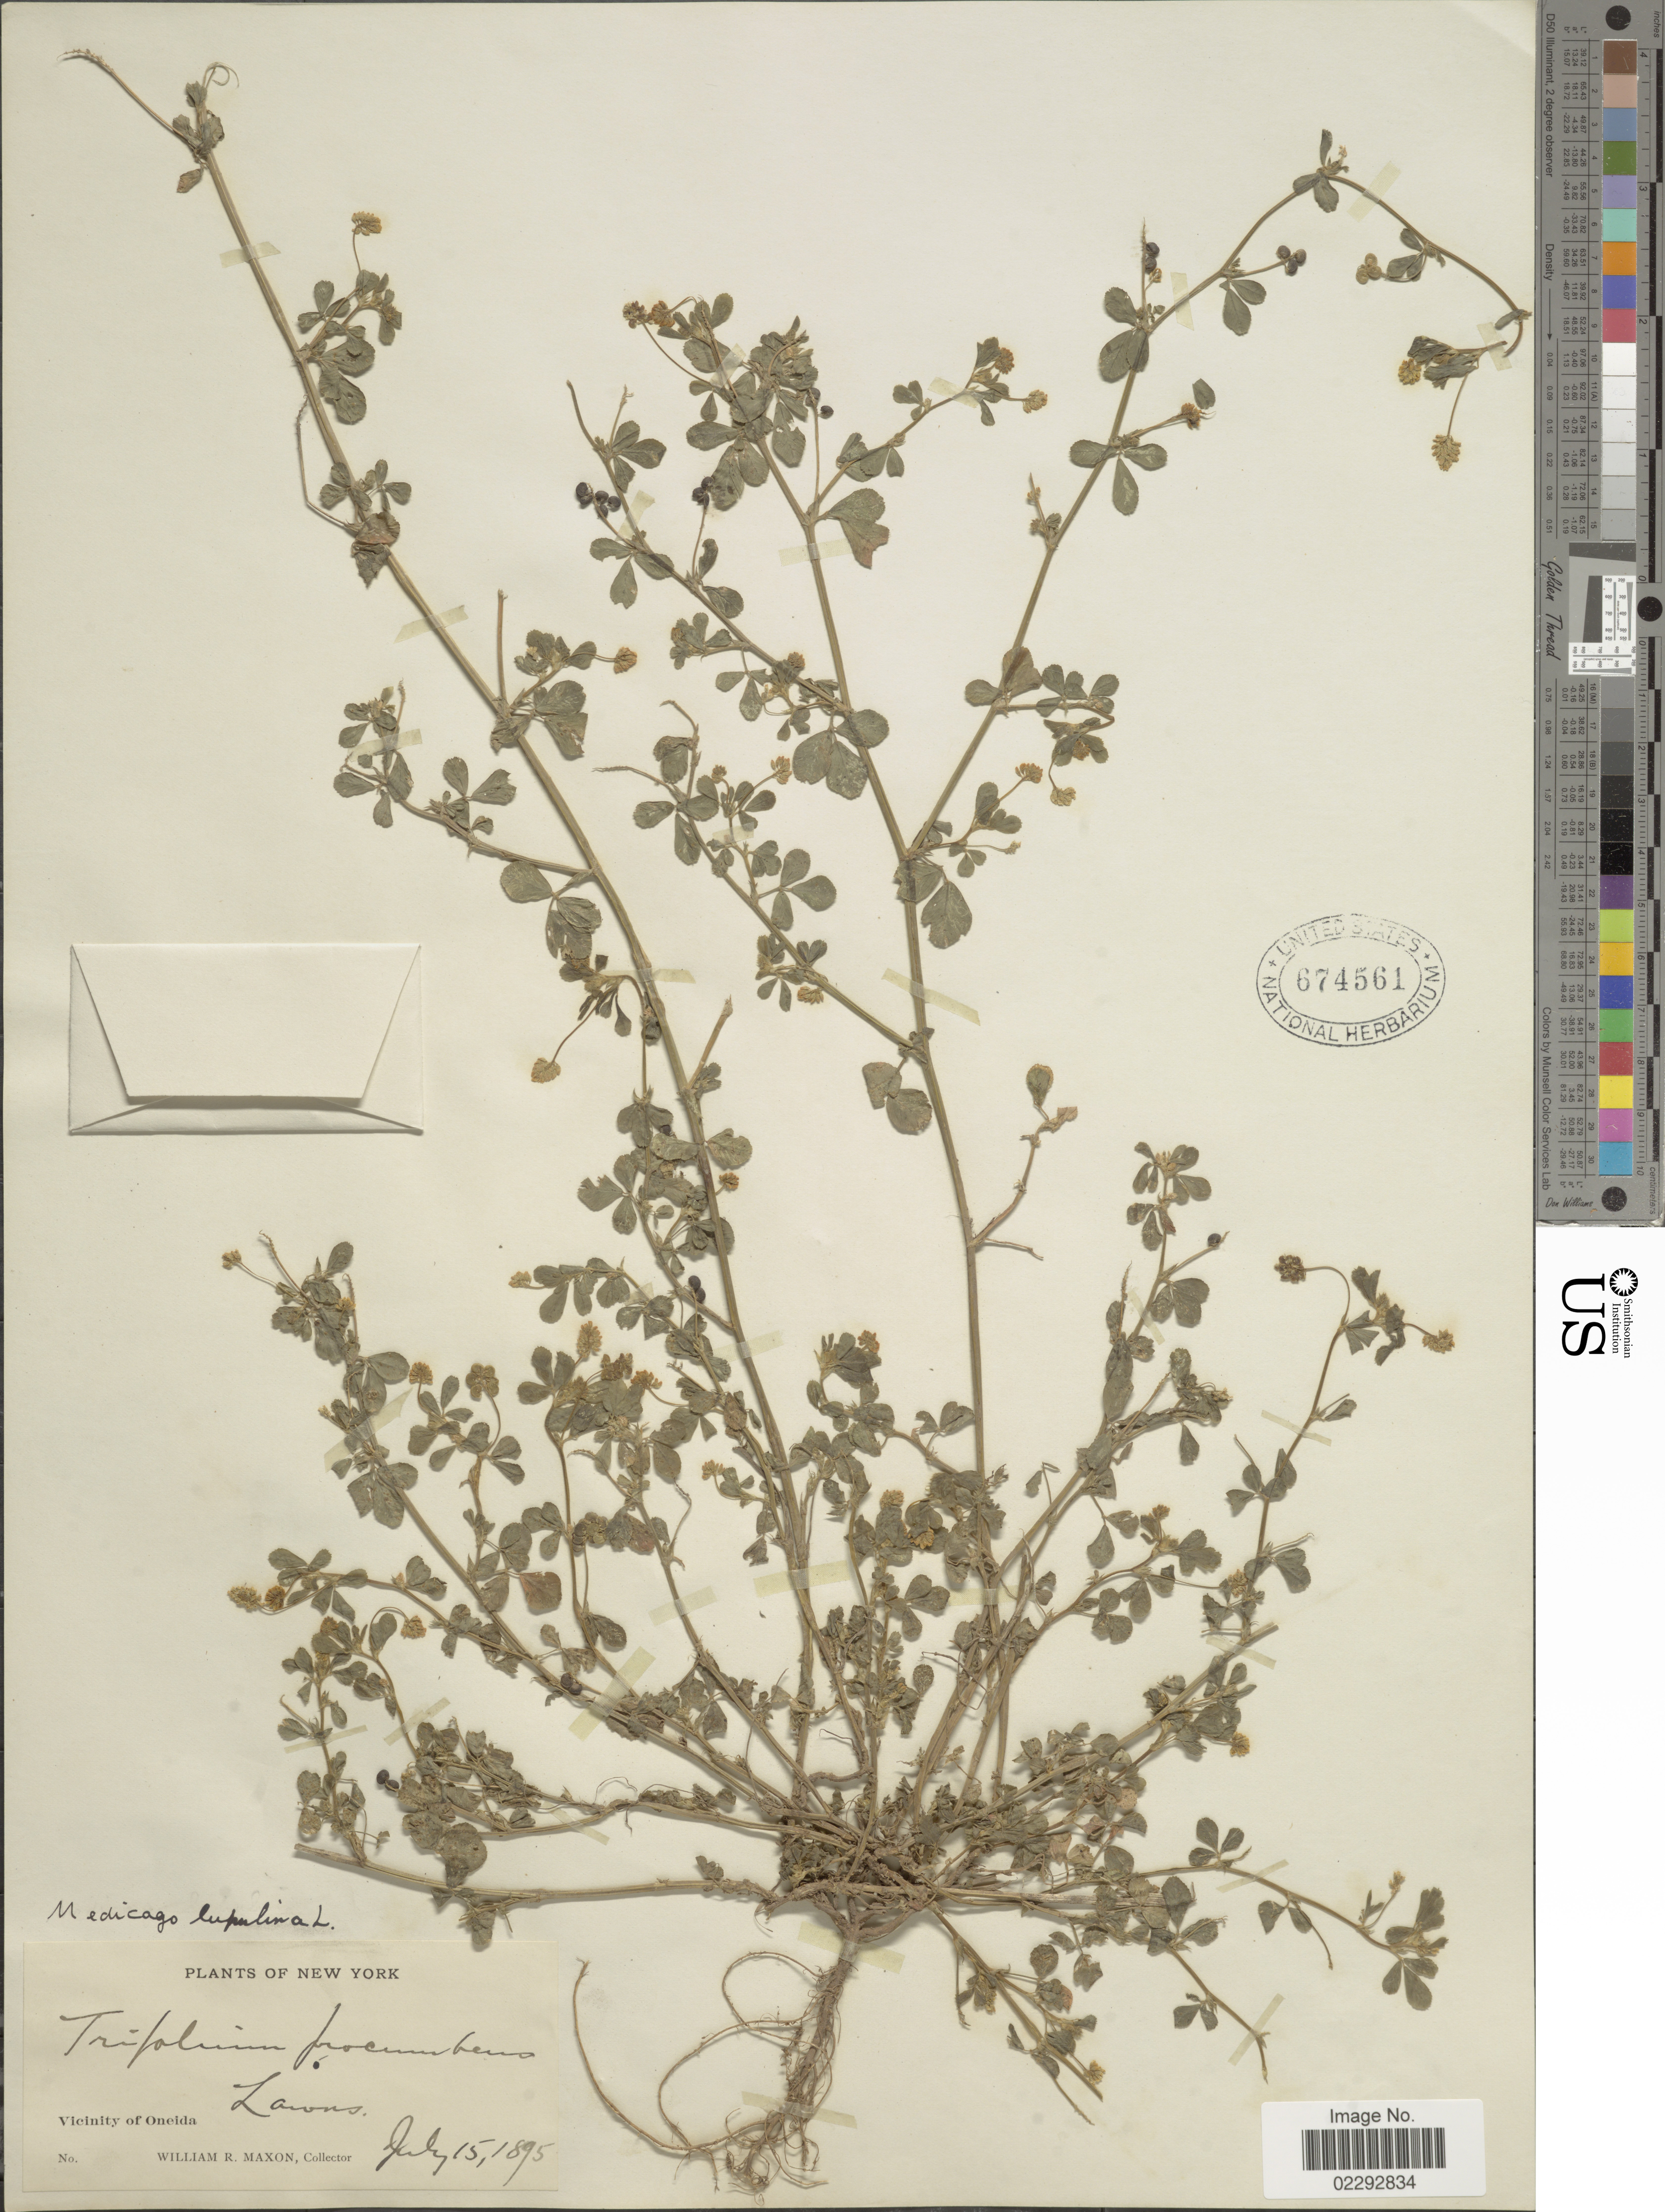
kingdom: Plantae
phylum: Tracheophyta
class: Magnoliopsida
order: Fabales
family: Fabaceae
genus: Medicago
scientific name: Medicago lupulina var. lupulina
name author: L.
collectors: W. R. Maxon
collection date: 1895-07-15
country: United States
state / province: New York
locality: New York, Vicinity of Oneida Lawns.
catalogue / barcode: US 674561